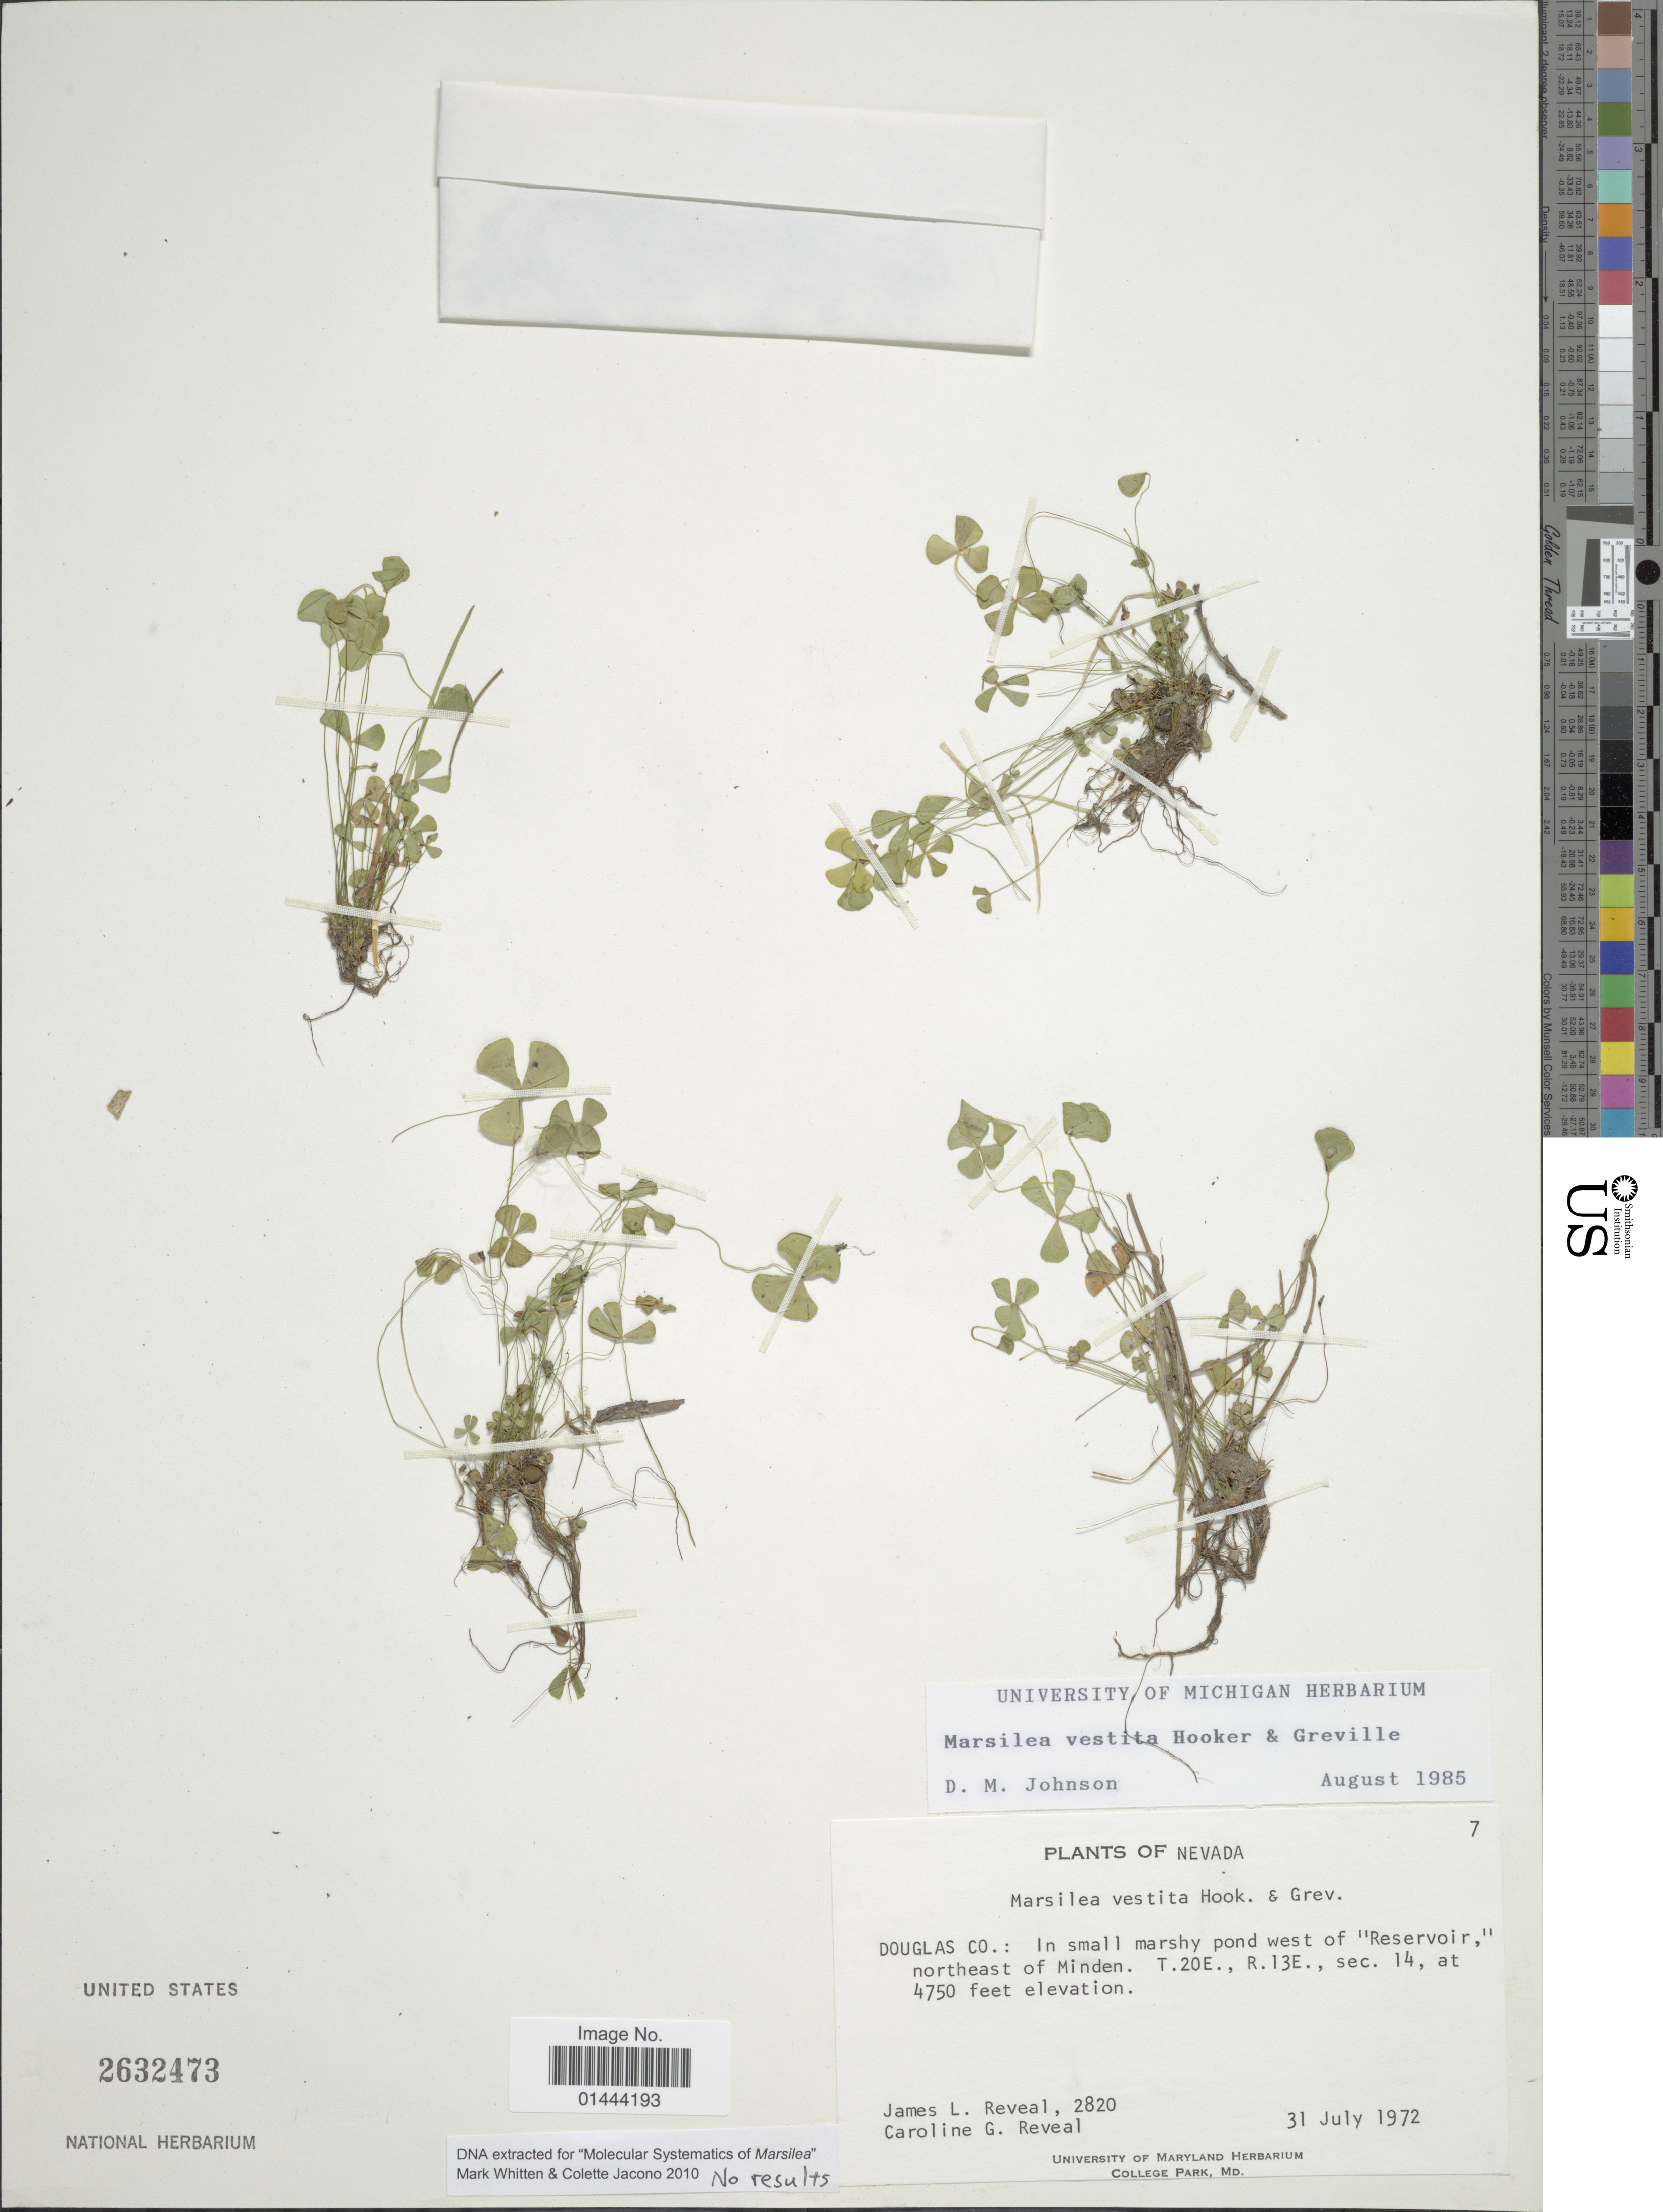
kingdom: Plantae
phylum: Tracheophyta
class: Polypodiopsida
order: Salviniales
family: Marsileaceae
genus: Marsilea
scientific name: Marsilea vestita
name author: Hook. & Grev.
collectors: J. L. Reveal & C. G. Reveal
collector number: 2820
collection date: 1972-07-31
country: United States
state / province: Nevada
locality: Douglas Co.: in small marshy pond west of "Reservoir" northeast of Minden, T.20E., R.13E., sec. 14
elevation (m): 1448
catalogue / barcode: US 2632473